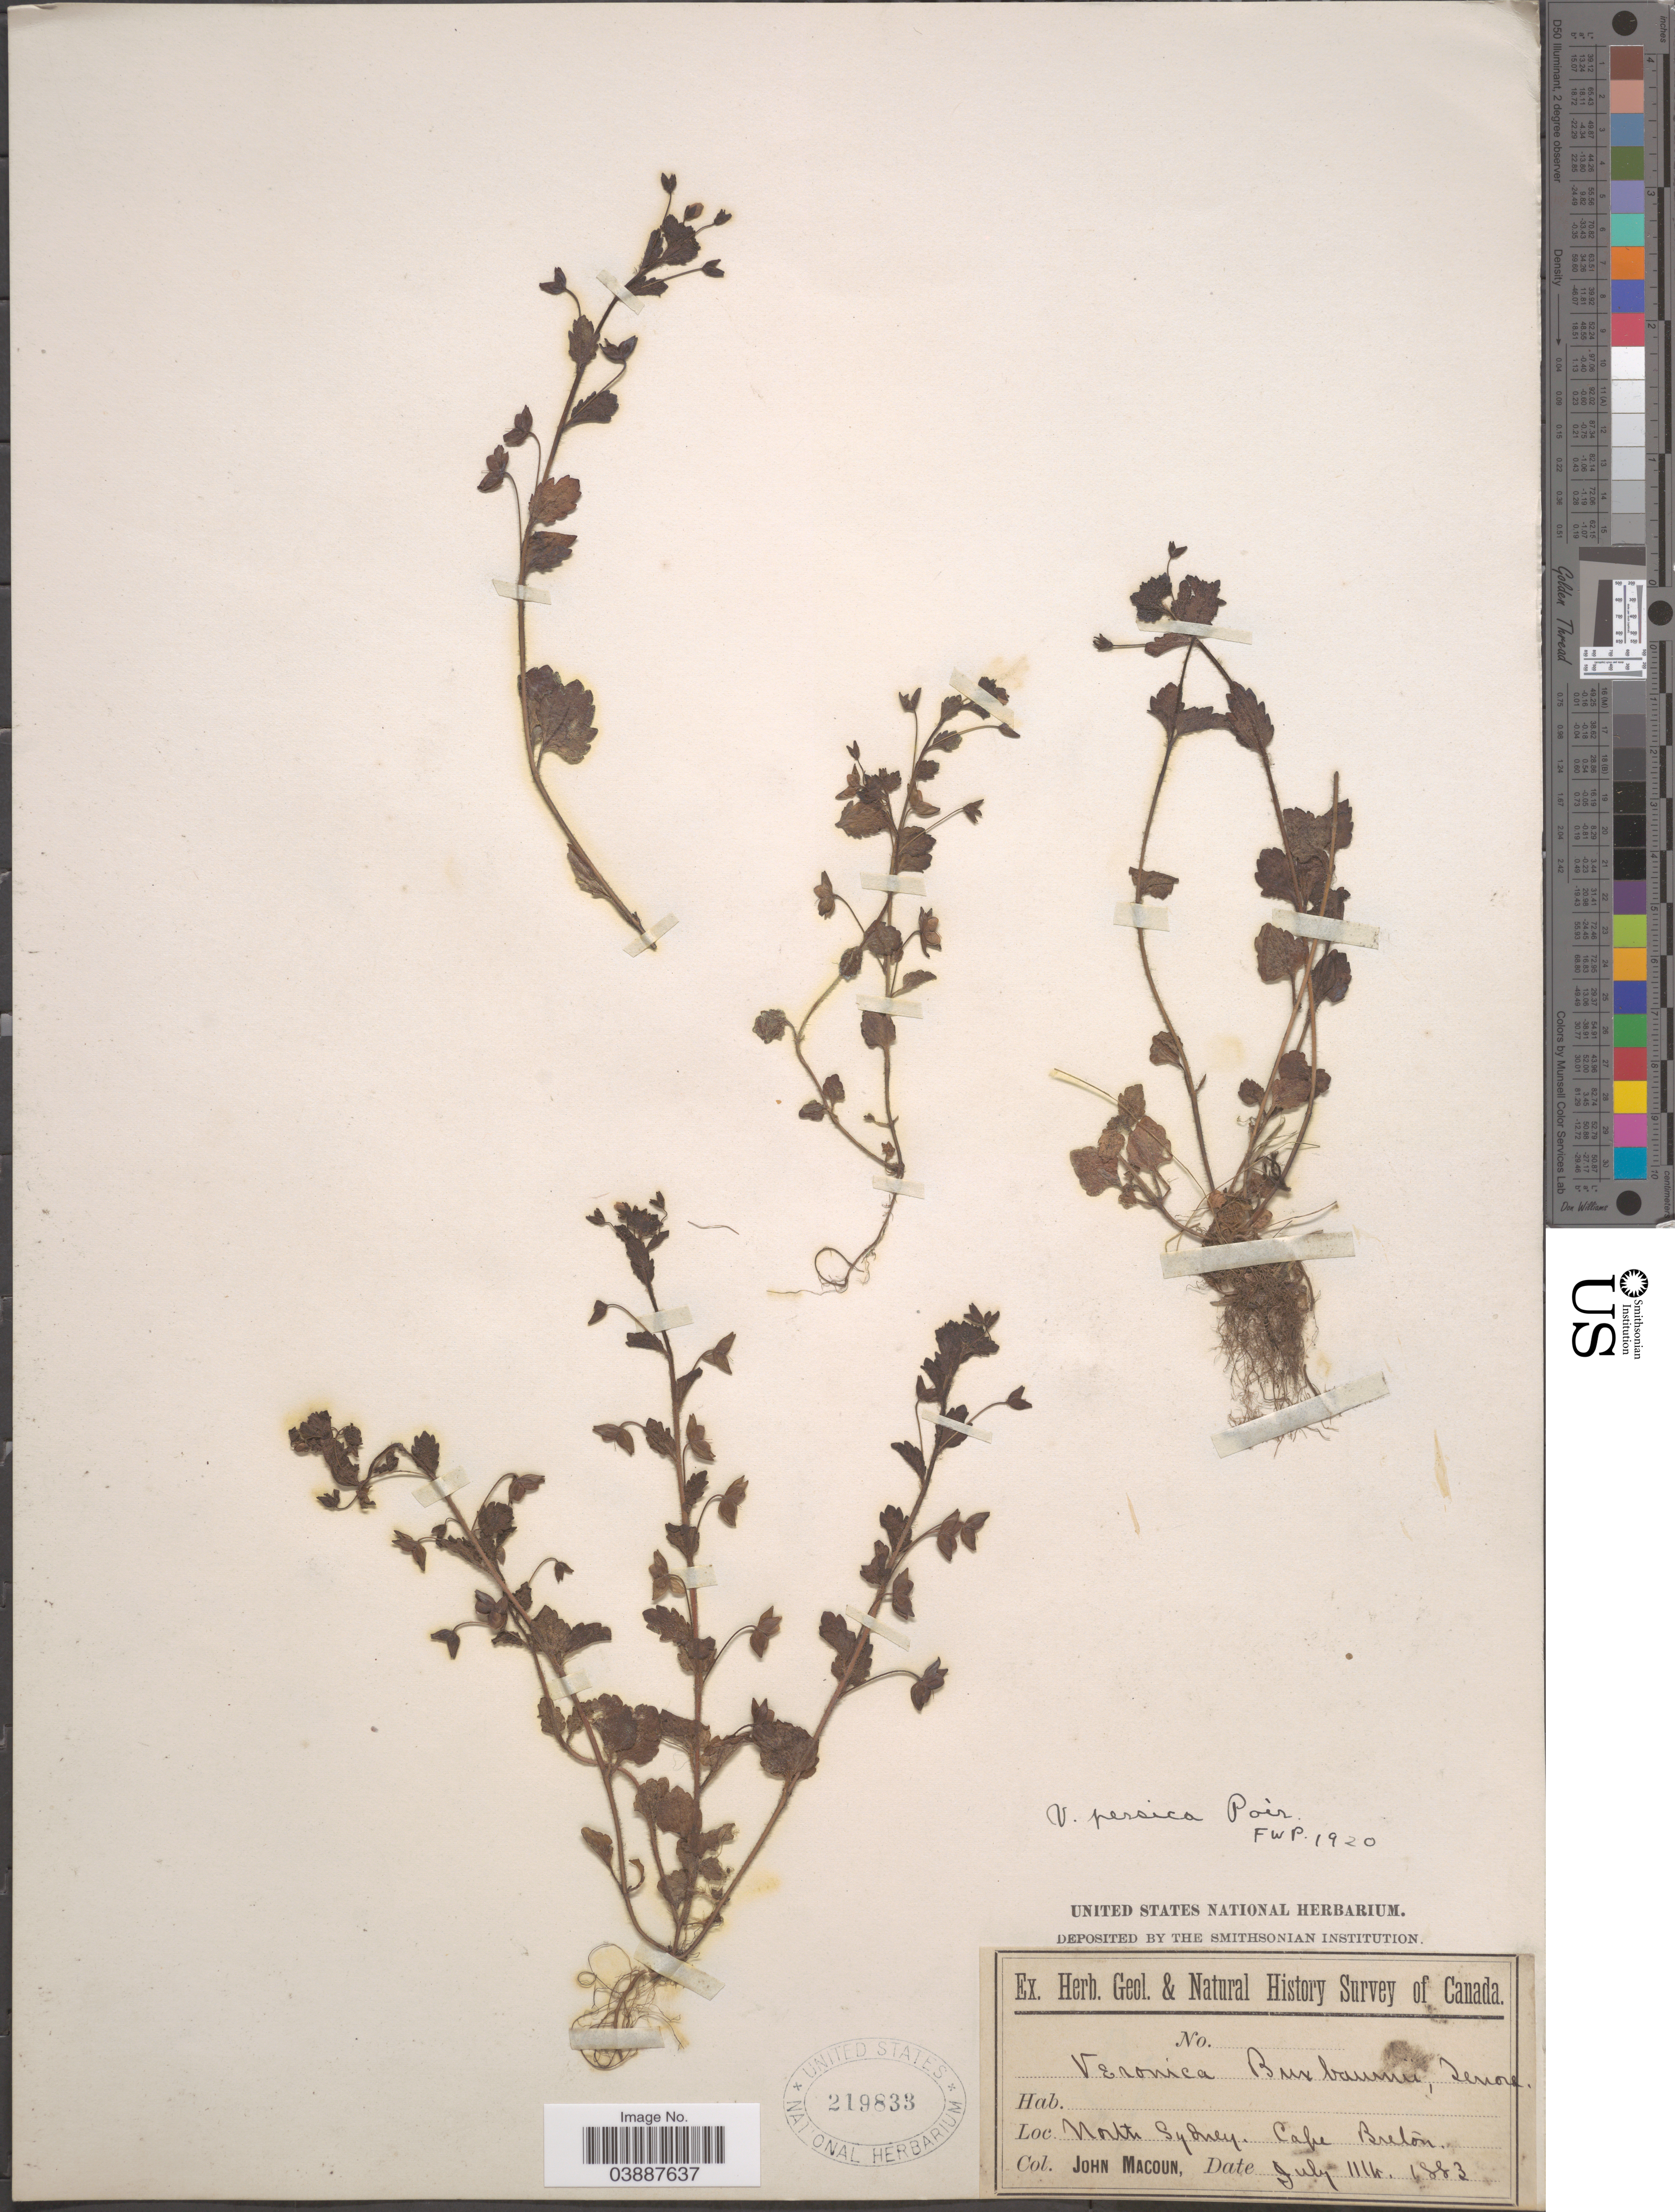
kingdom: Plantae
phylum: Tracheophyta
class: Magnoliopsida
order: Lamiales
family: Plantaginaceae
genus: Veronica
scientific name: Veronica persica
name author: Poir.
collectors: J. Macoun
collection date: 1883-07-11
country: Canada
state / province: Nova Scotia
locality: North Sydney. Cape Breton.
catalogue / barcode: US 219833